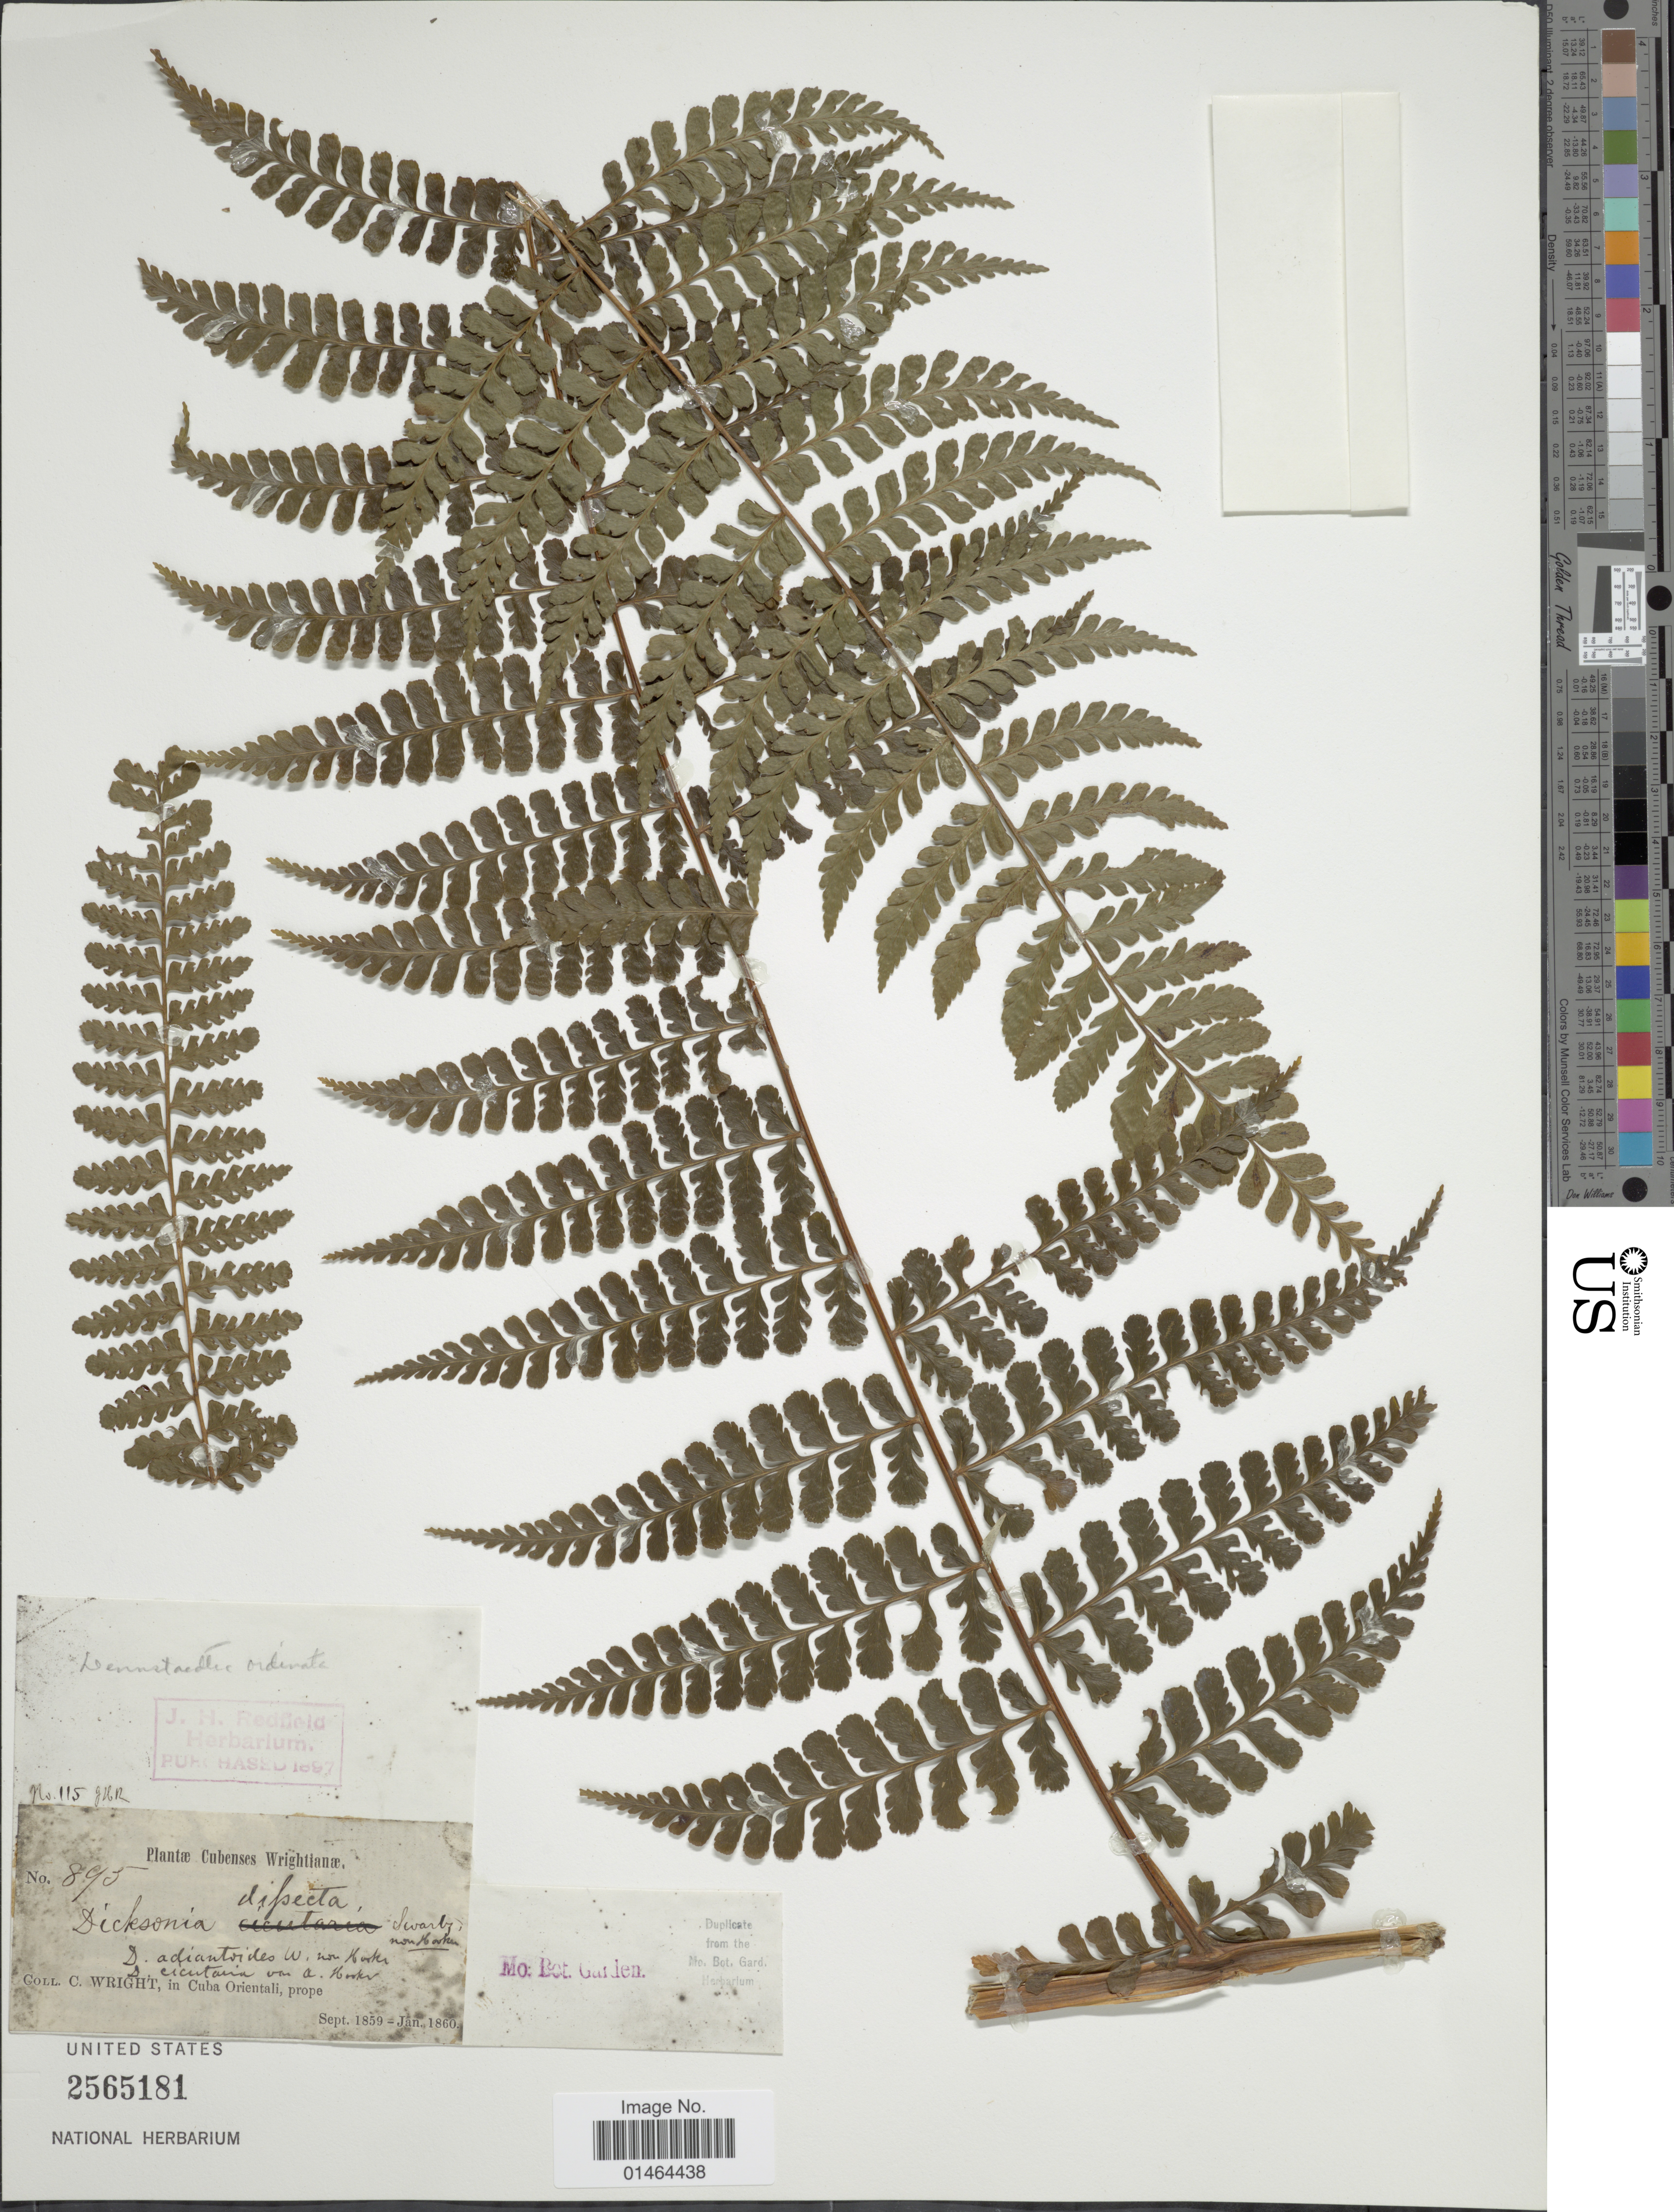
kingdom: Plantae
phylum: Tracheophyta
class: Polypodiopsida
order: Polypodiales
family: Dennstaedtiaceae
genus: Dennstaedtia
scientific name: Dennstaedtia dissecta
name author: (Sw.) T. Moore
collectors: C. Wright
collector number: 895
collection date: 1859-09/1860-01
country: Cuba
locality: In Cuba Orientali, prope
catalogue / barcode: US 2565181